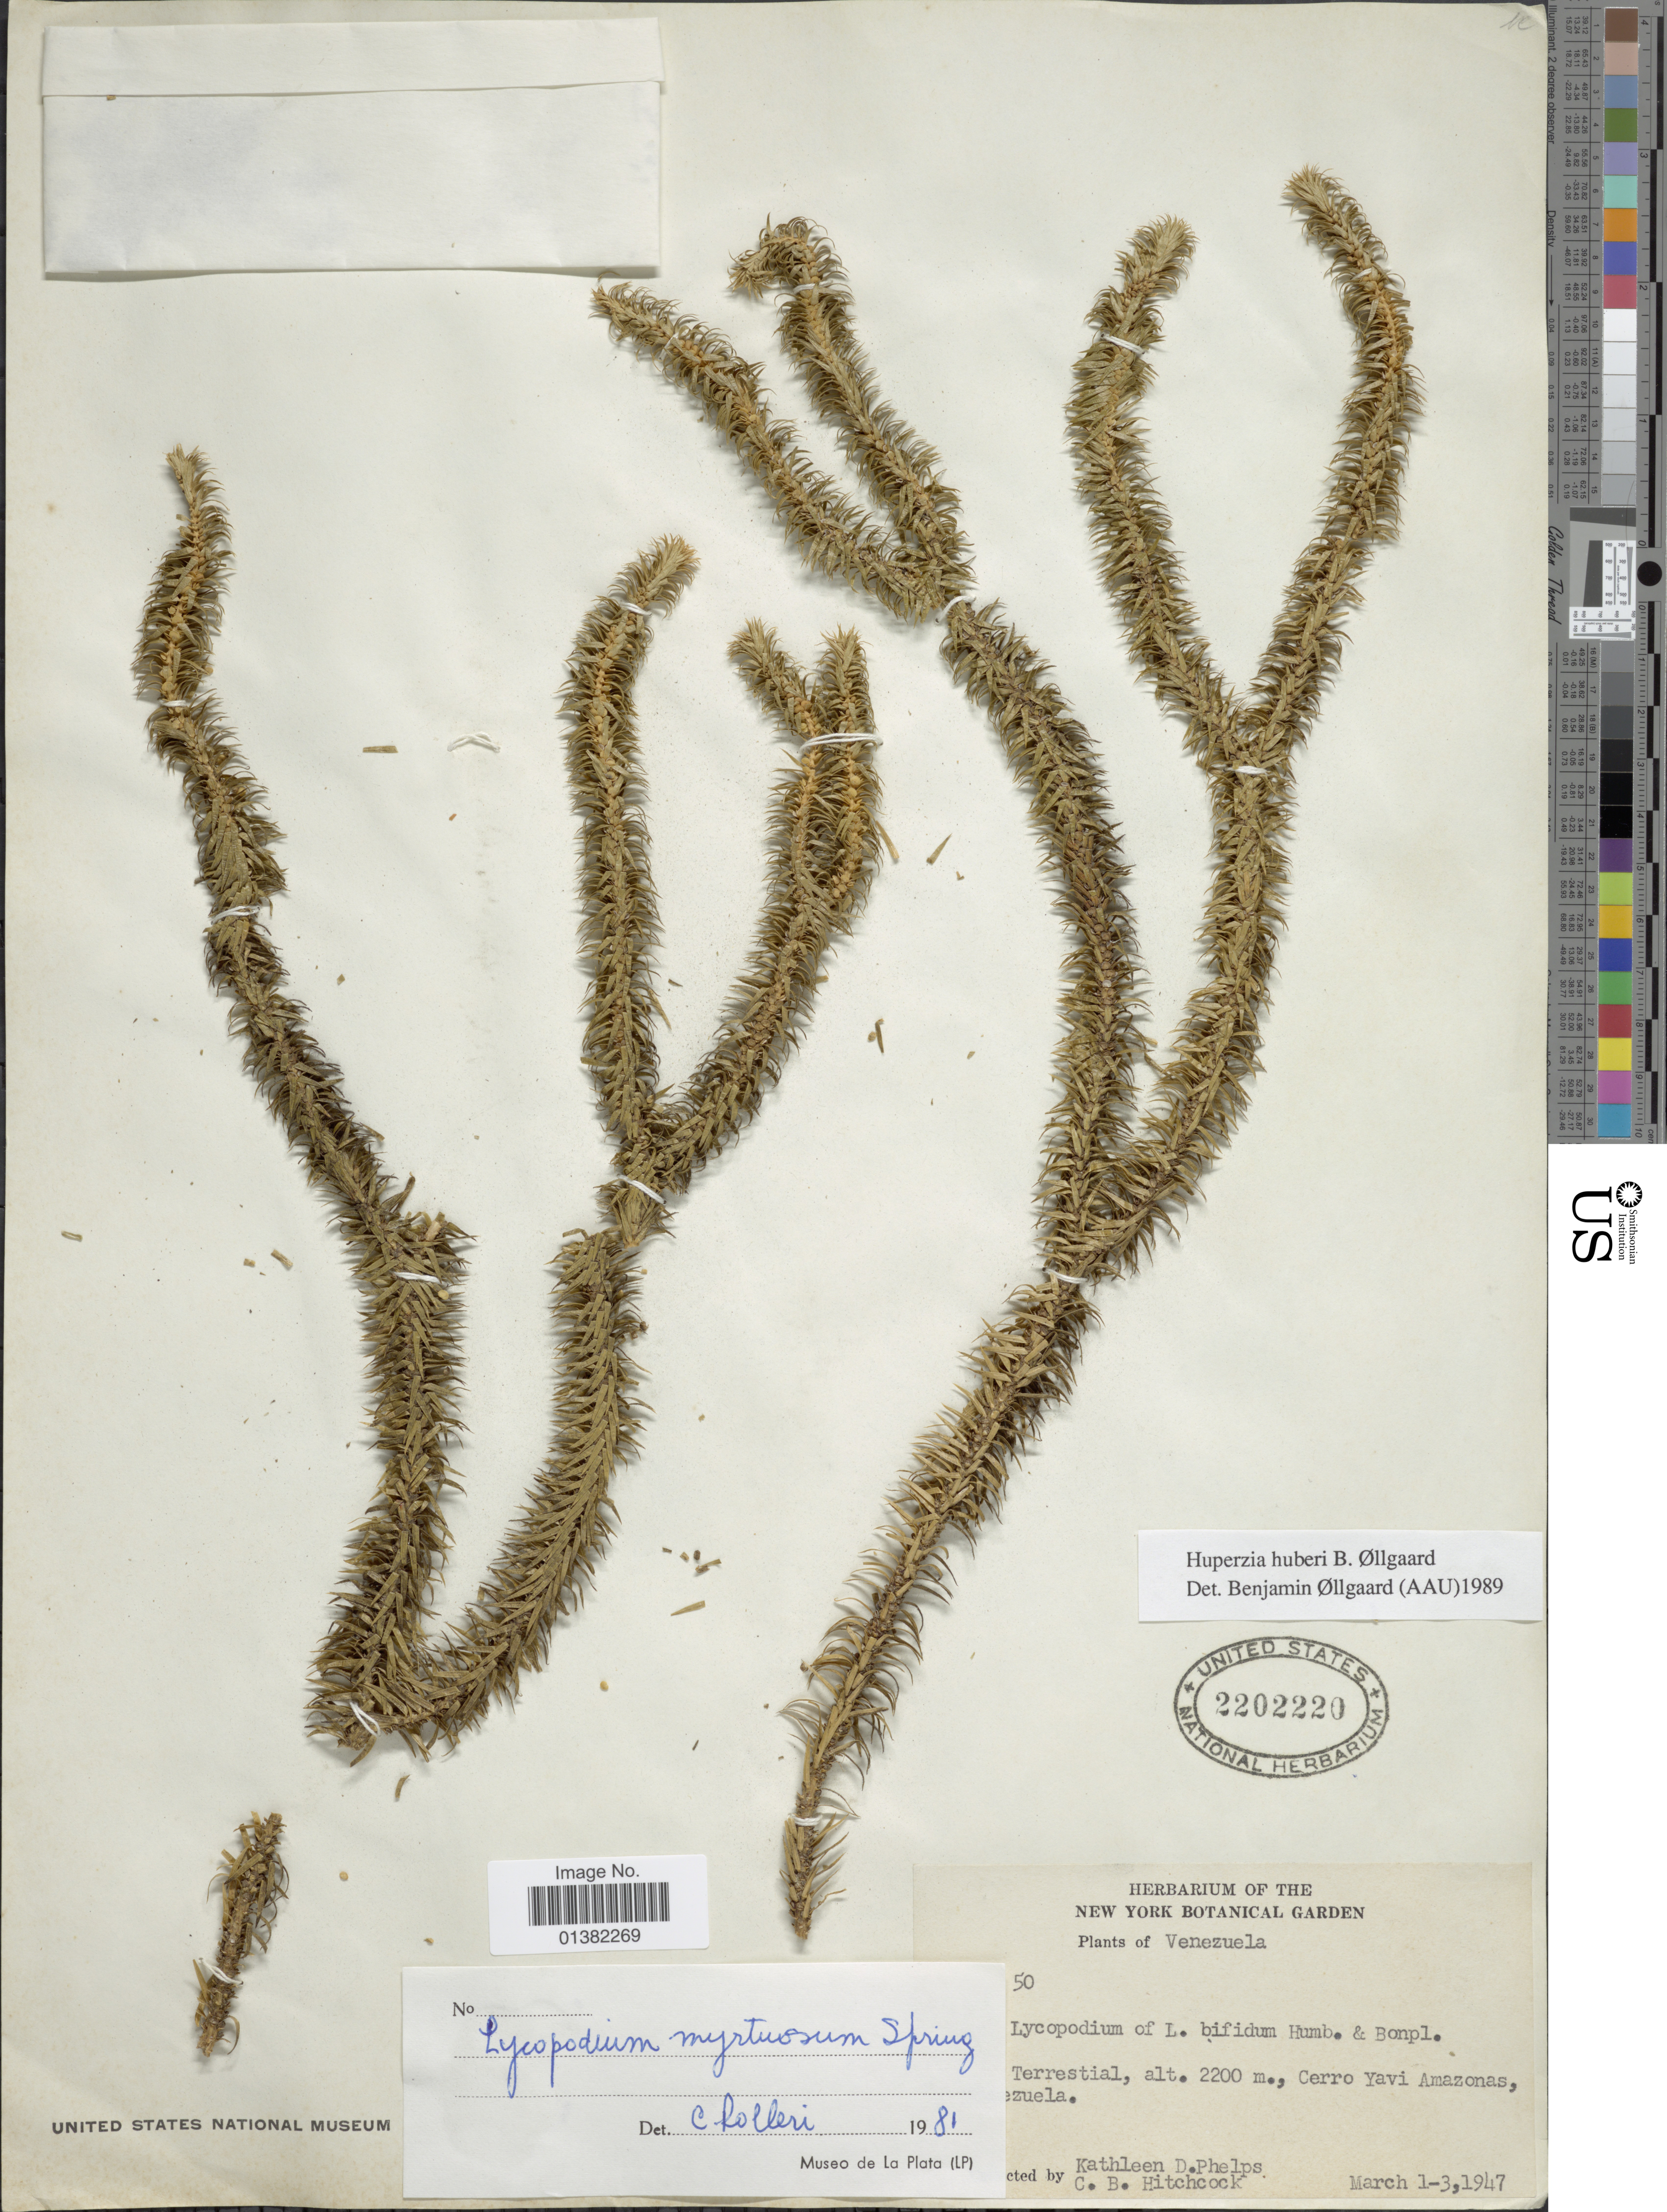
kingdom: Plantae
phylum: Tracheophyta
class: Lycopodiopsida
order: Lycopodiales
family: Lycopodiaceae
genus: Phlegmariurus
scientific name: Phlegmariurus huberi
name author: (B. Øllg.) B. Øllg.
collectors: K. D. Phelps & C. B. Hitchcock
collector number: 50*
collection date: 1947-03-01/1947-03-03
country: Venezuela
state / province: Amazonas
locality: Cerro Yavi Amazonas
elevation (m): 2200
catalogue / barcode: US 2202220